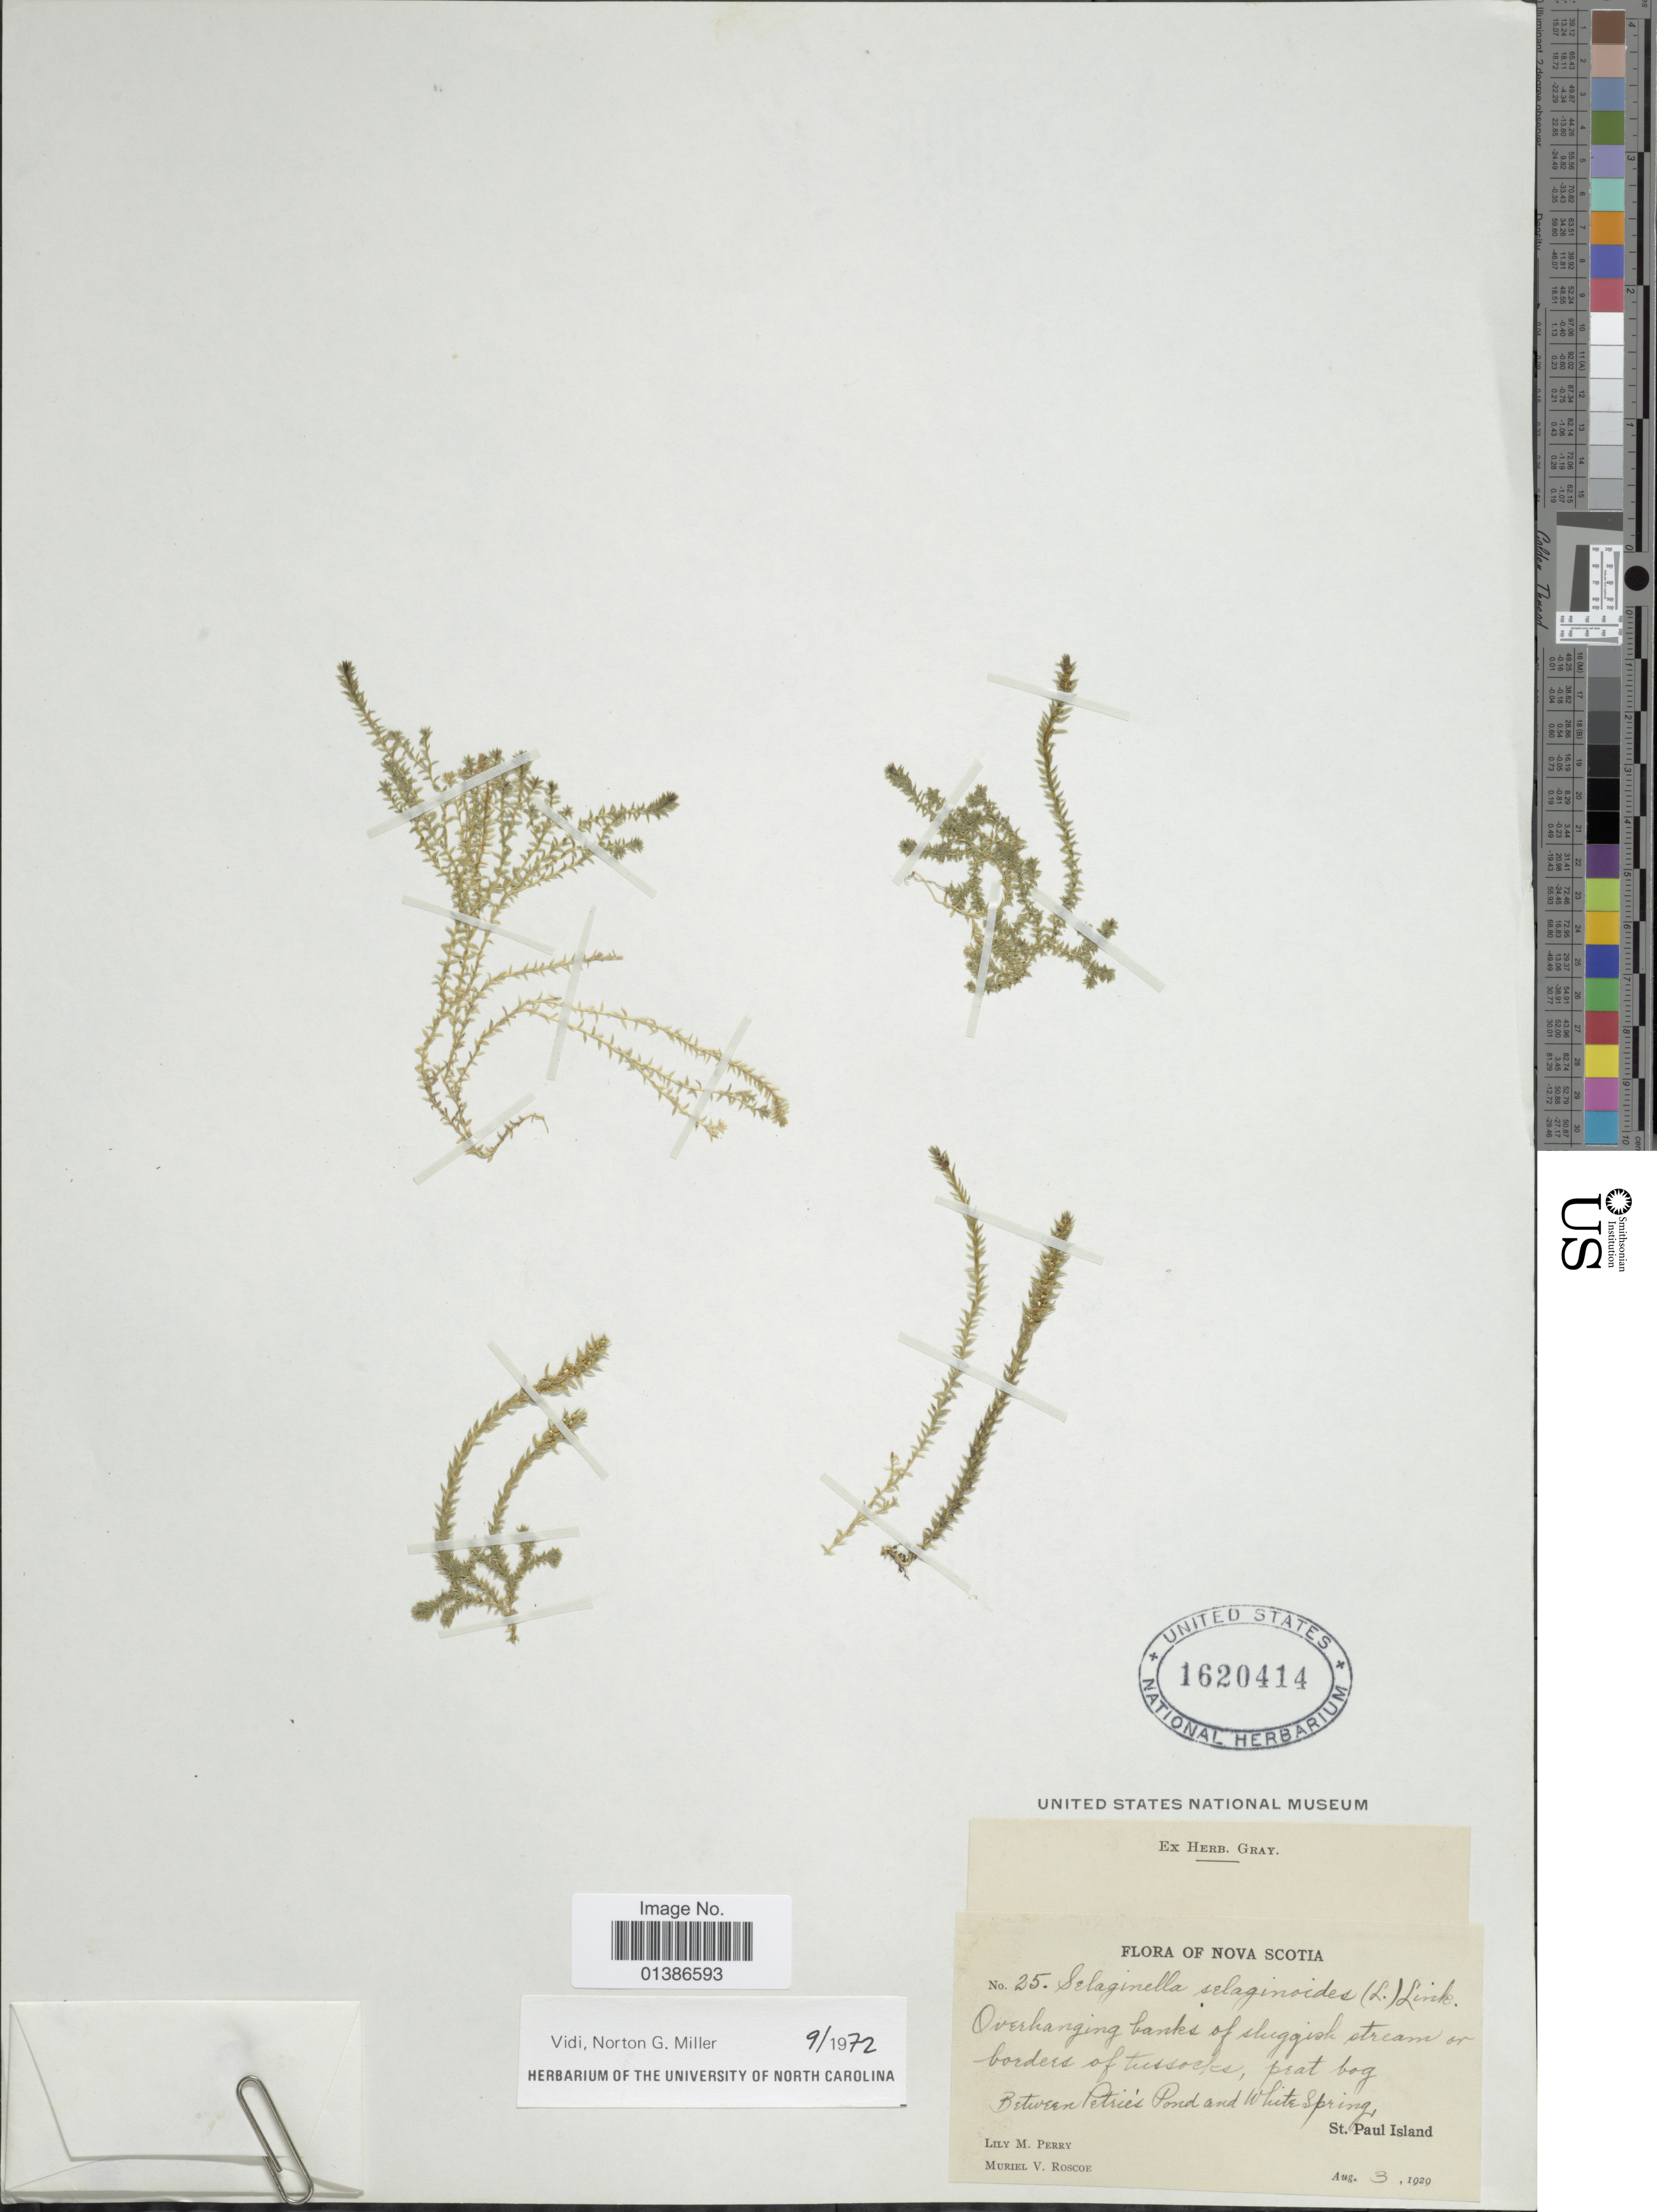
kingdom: Plantae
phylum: Tracheophyta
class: Lycopodiopsida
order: Selaginellales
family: Selaginellaceae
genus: Selaginella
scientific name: Selaginella selaginoides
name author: (L.) Link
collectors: L. M. Perry & M. Roscoe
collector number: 25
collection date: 1929-08-03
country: Canada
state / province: Nova Scotia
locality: Between Petriès Pond and White Spring, St. Paul Island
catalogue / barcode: US 1620414